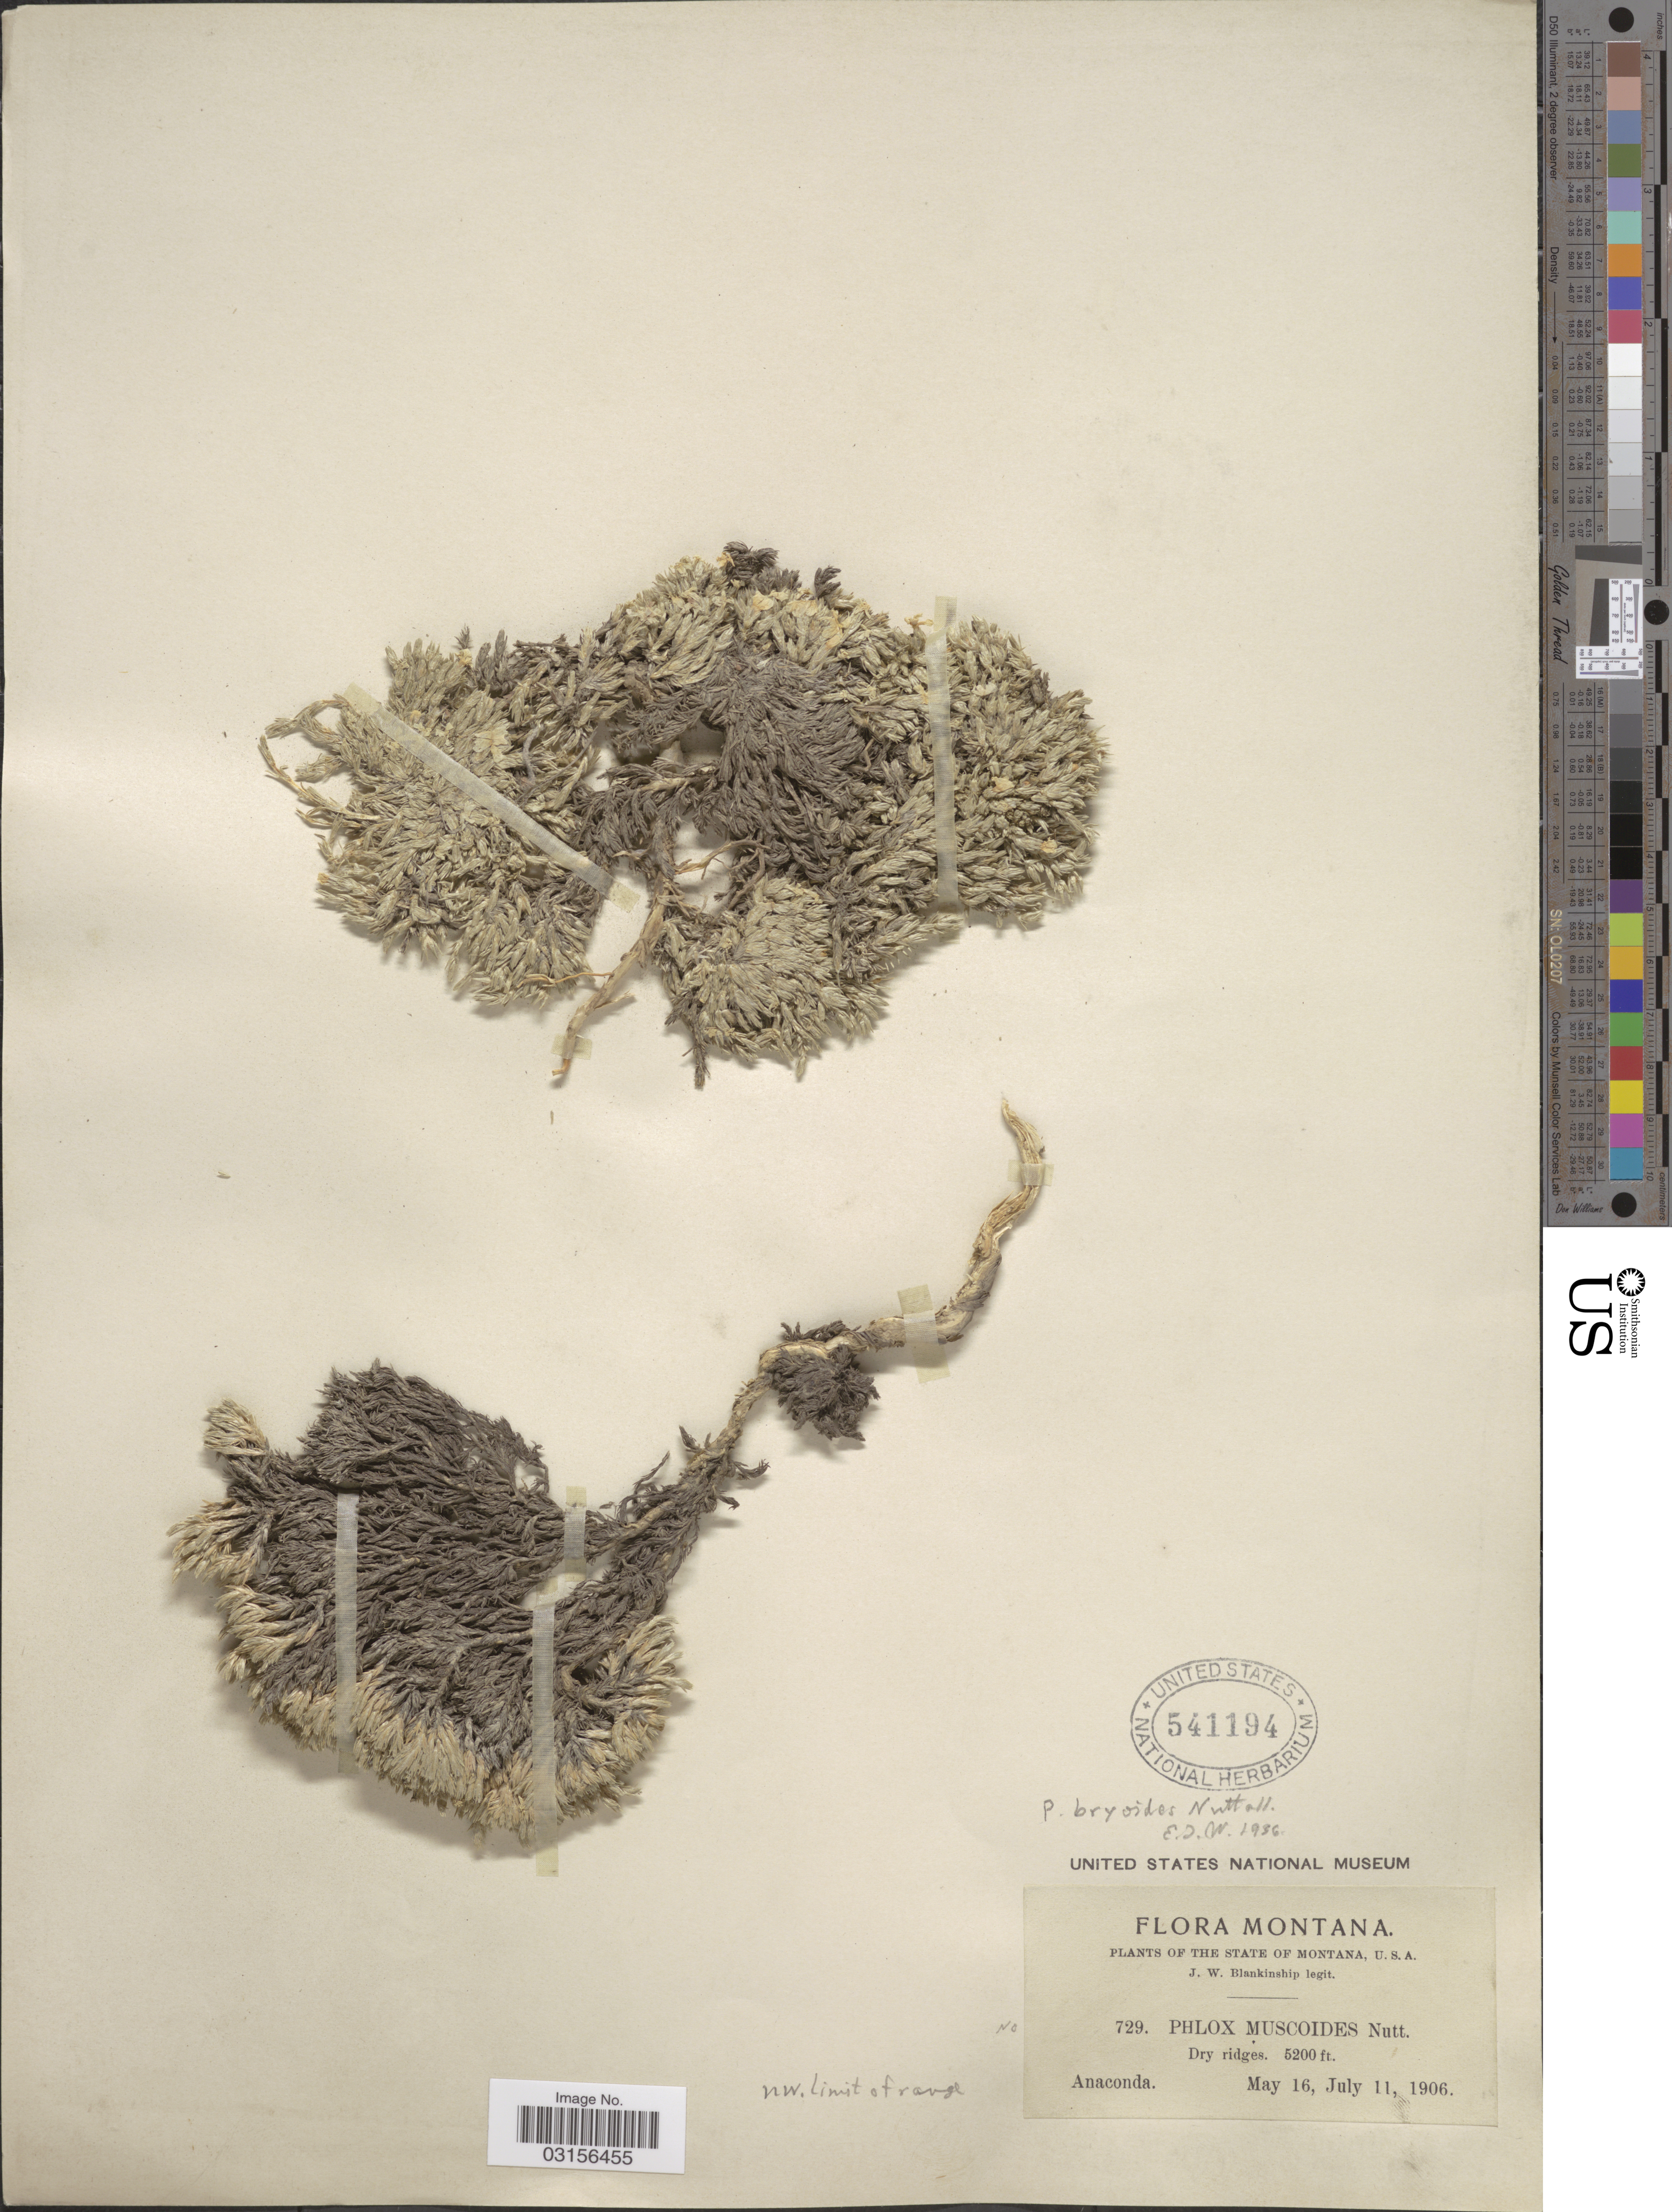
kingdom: Plantae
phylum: Tracheophyta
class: Magnoliopsida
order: Ericales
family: Polemoniaceae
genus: Phlox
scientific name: Phlox hoodii subsp. muscoides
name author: (Nutt.) Wherry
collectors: J. W. Blankinship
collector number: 729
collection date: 1906-05-16/1906-07-11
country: United States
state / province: Montana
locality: U.S.A. Anaconda. NW. limit of range.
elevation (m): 1585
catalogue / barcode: US 541194